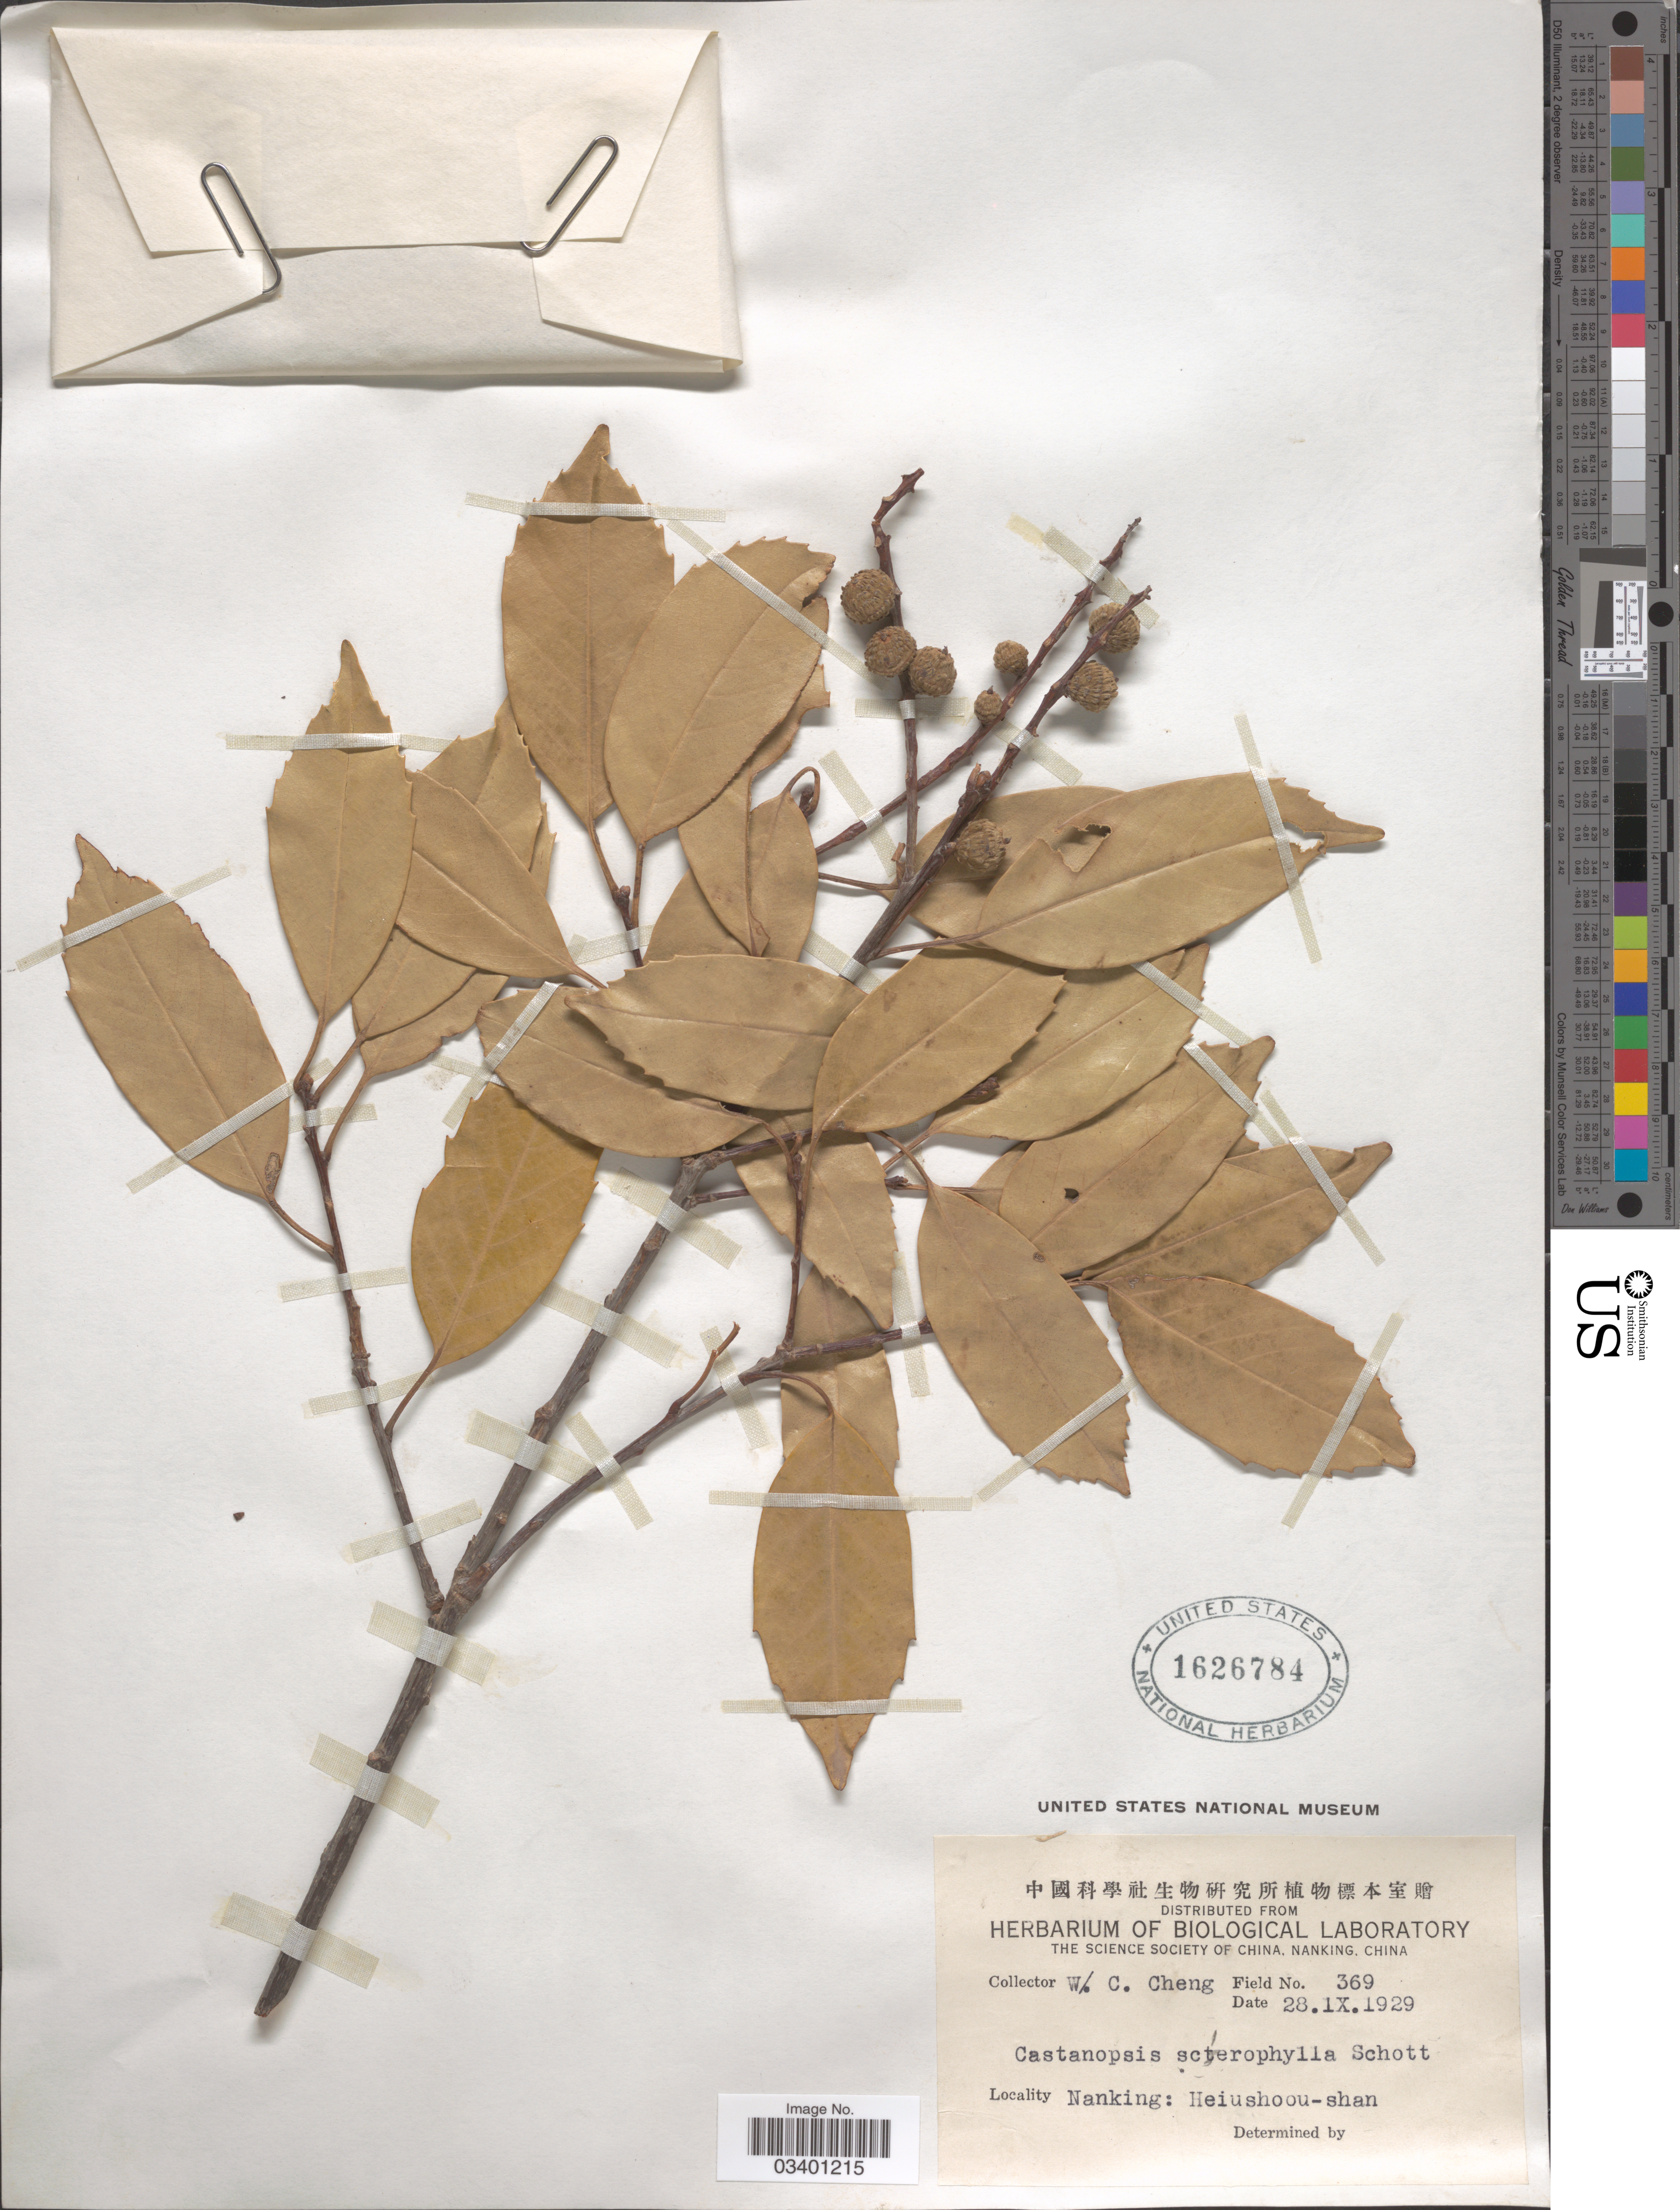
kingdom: Plantae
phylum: Tracheophyta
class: Magnoliopsida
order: Fagales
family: Fagaceae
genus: Castanopsis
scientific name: Castanopsis sclerophylla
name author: (Lindl.) Schottky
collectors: W. C. Cheng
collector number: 369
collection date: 1929-09-28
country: China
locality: Nanking: Heiushoou-shan.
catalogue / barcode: US 1626784